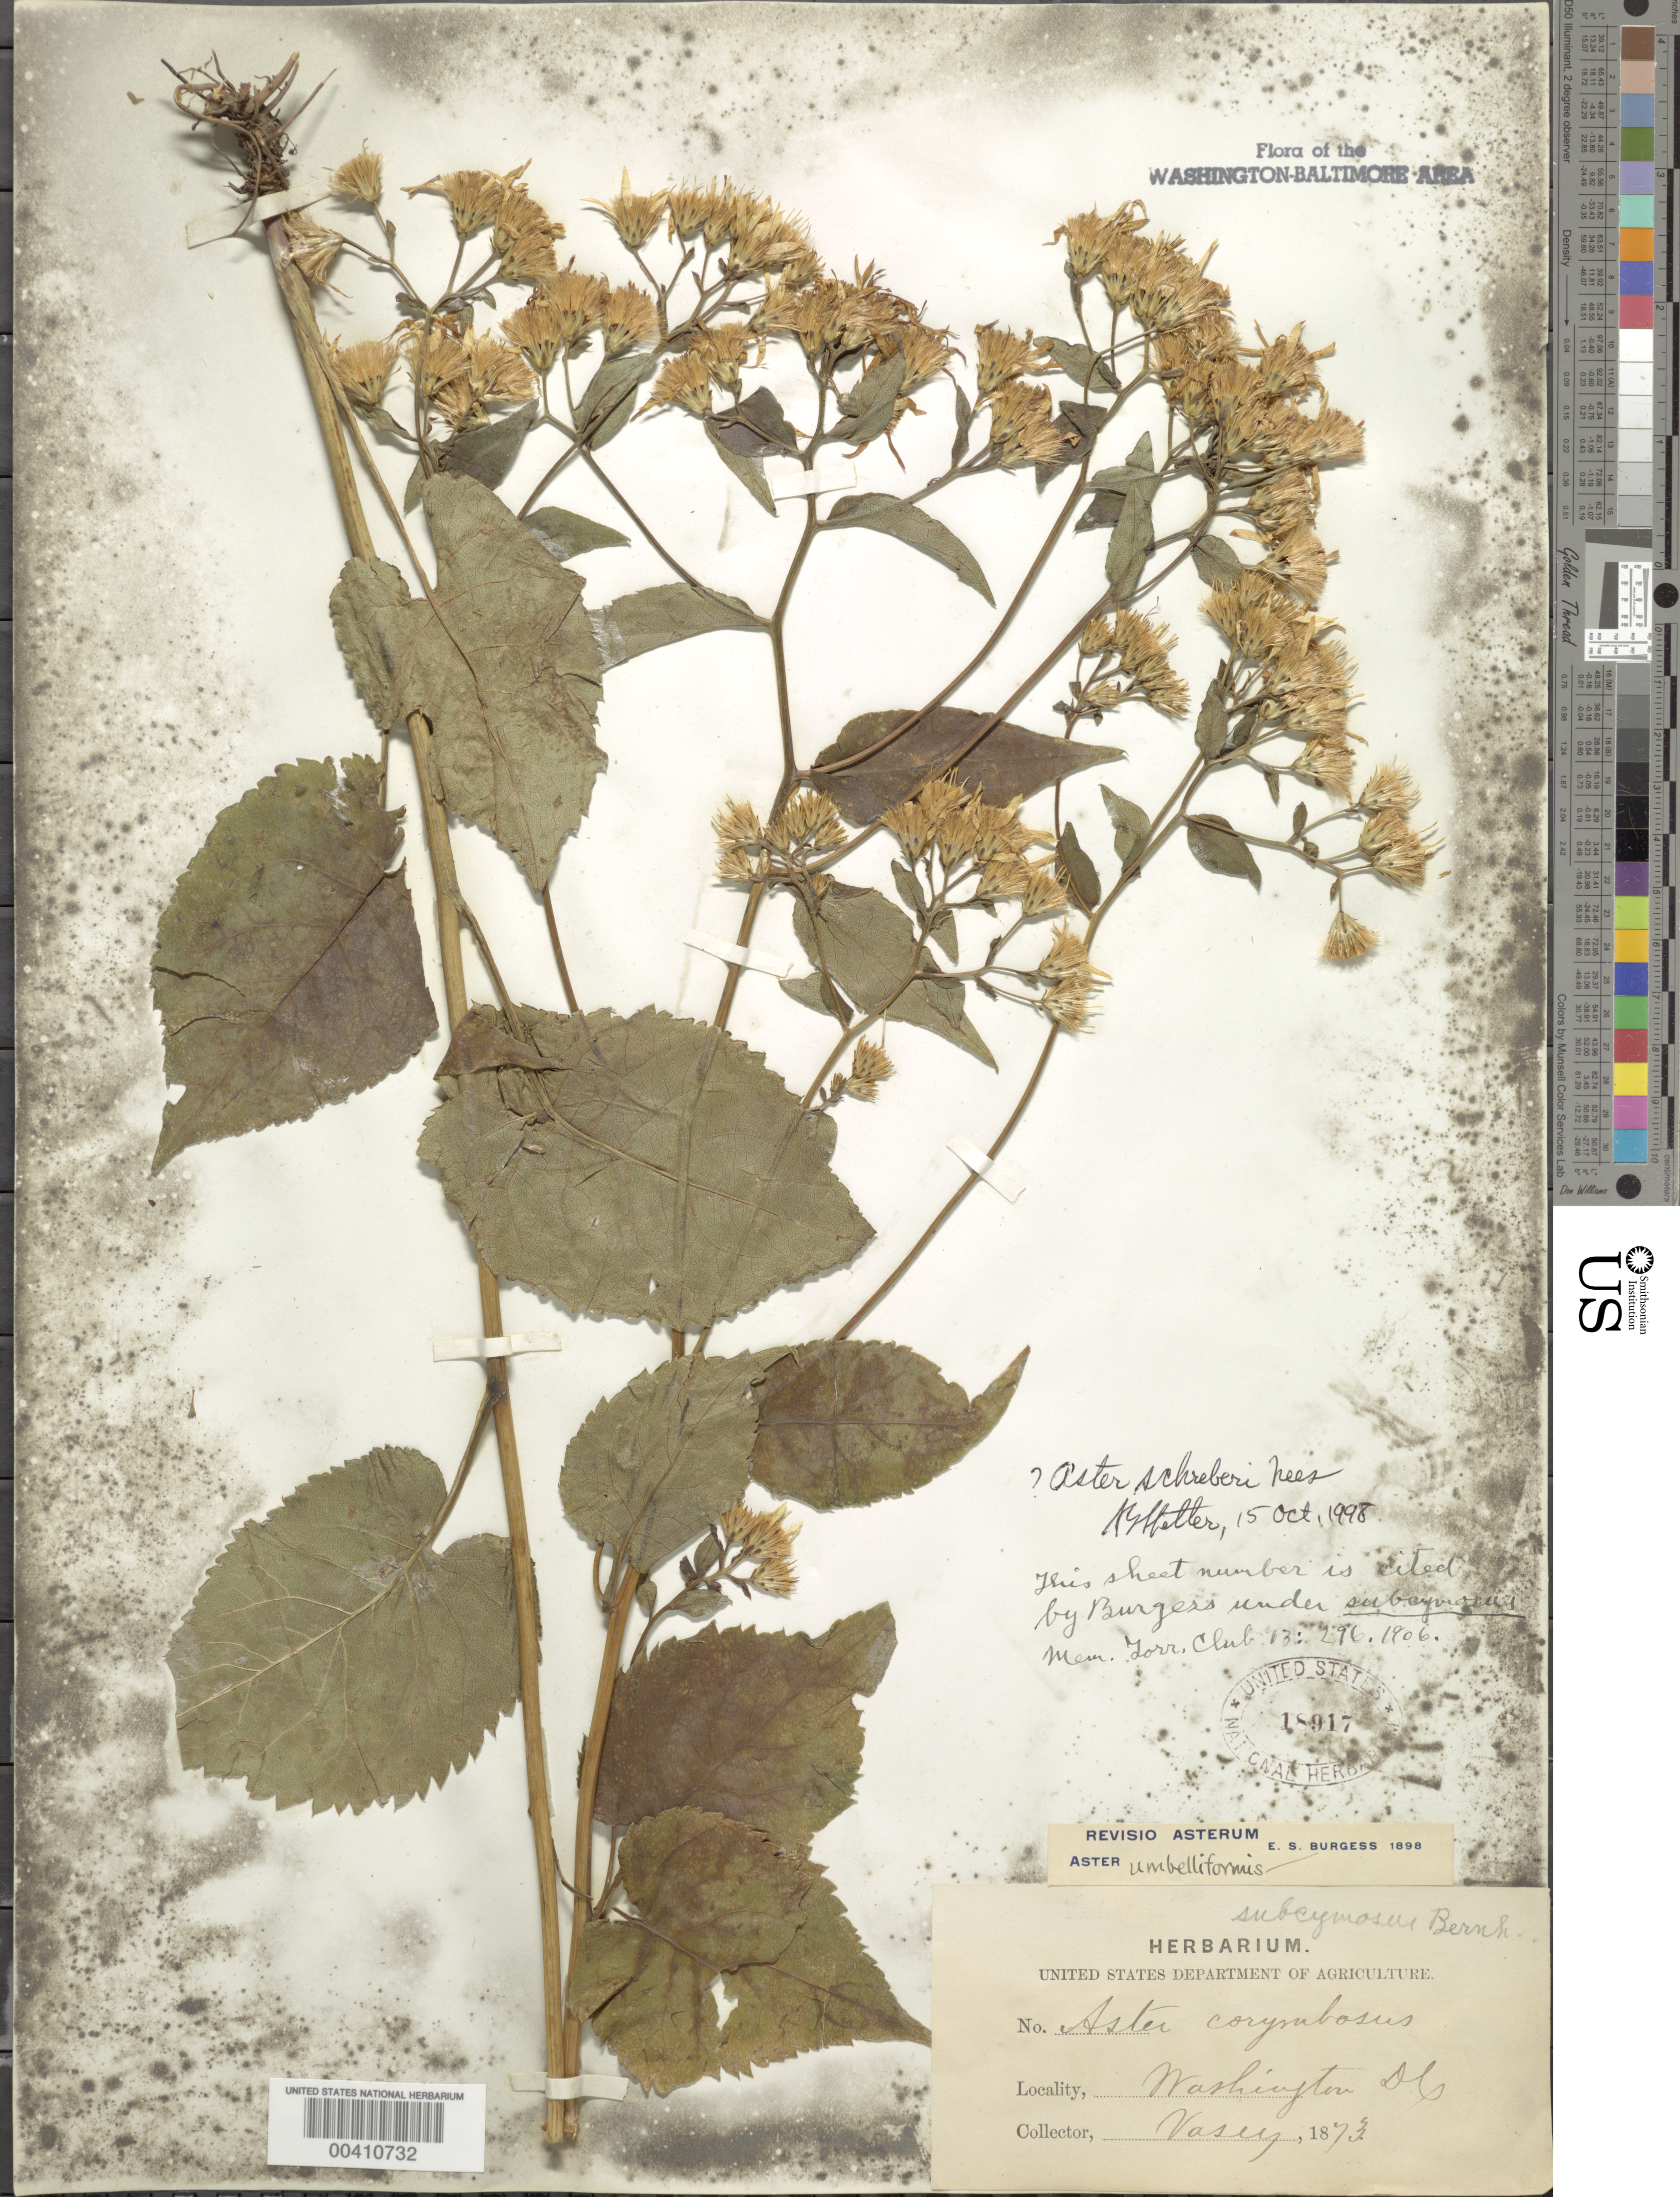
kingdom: Plantae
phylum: Tracheophyta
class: Magnoliopsida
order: Asterales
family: Asteraceae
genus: Eurybia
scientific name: Eurybia schreberi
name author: (Nees) Nees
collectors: G. Vasey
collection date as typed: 1873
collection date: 1873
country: United States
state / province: District of Columbia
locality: Washington DC Area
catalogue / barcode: US 18917